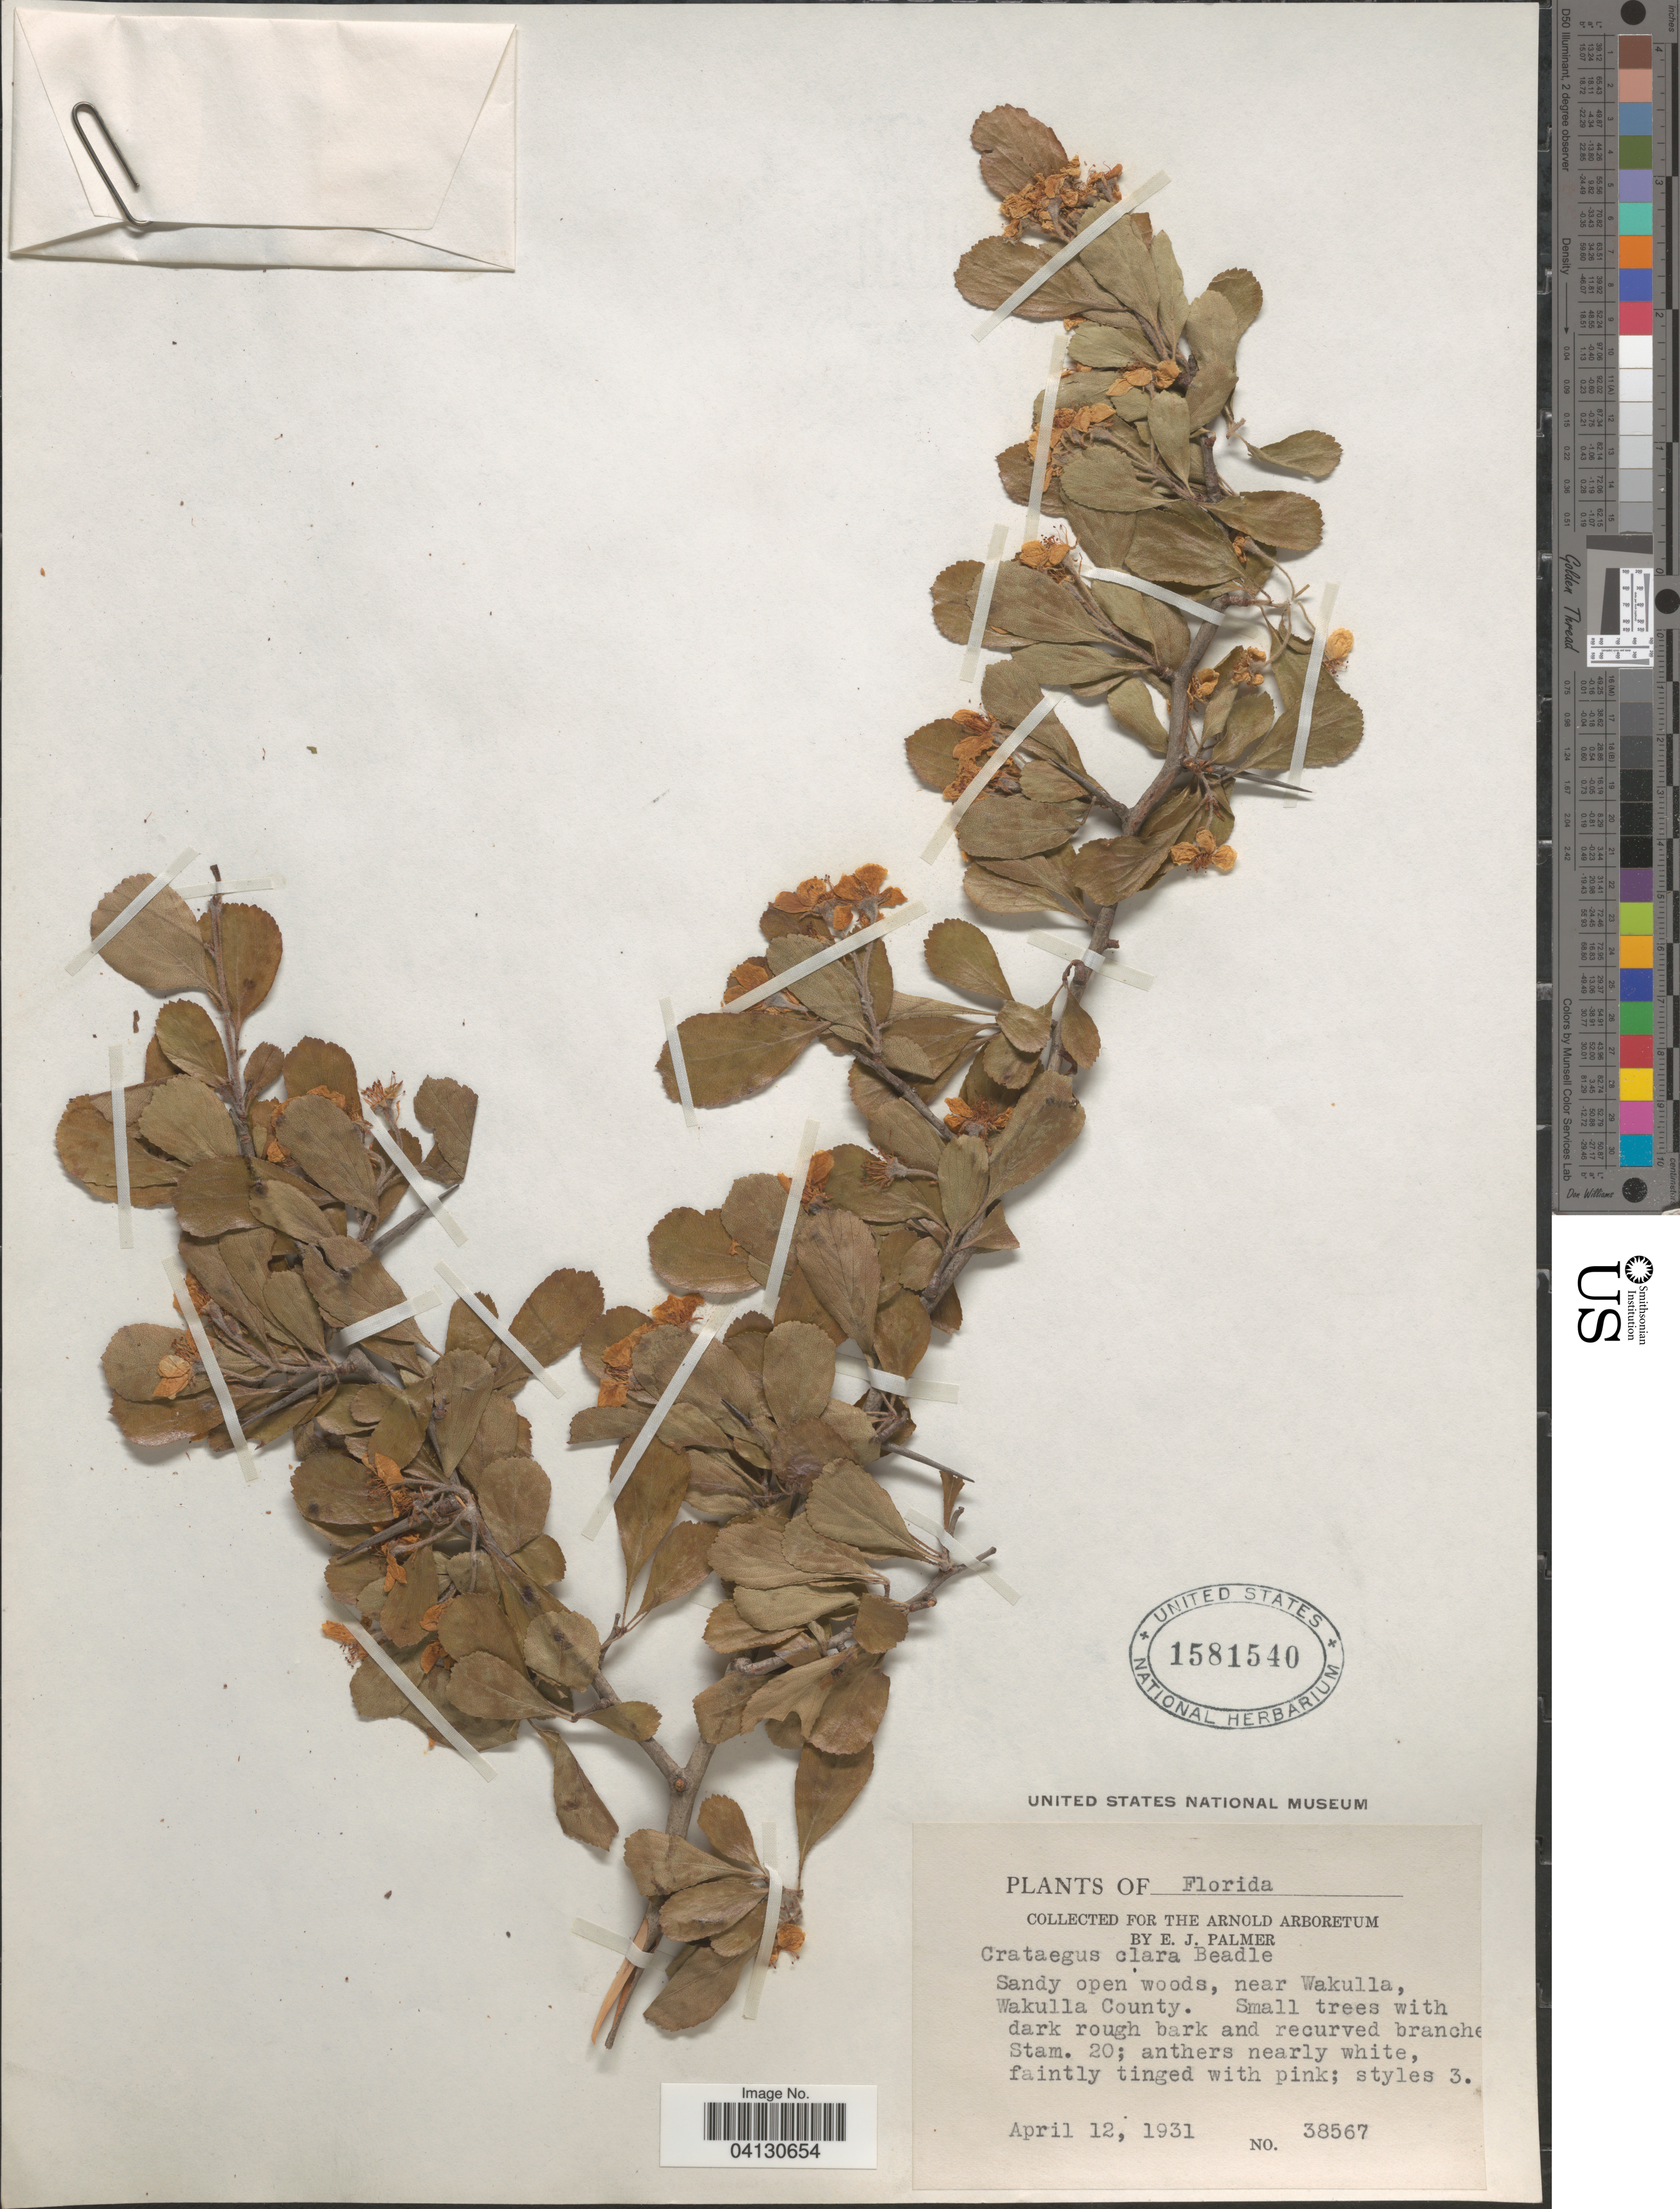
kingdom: Plantae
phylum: Tracheophyta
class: Magnoliopsida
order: Rosales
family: Rosaceae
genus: Crataegus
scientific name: Crataegus clara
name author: Beadle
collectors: E. J. Palmer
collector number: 38567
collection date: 1931-04-12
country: United States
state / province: Florida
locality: Near Wakulla, Wakulla County.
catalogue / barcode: US 1581540